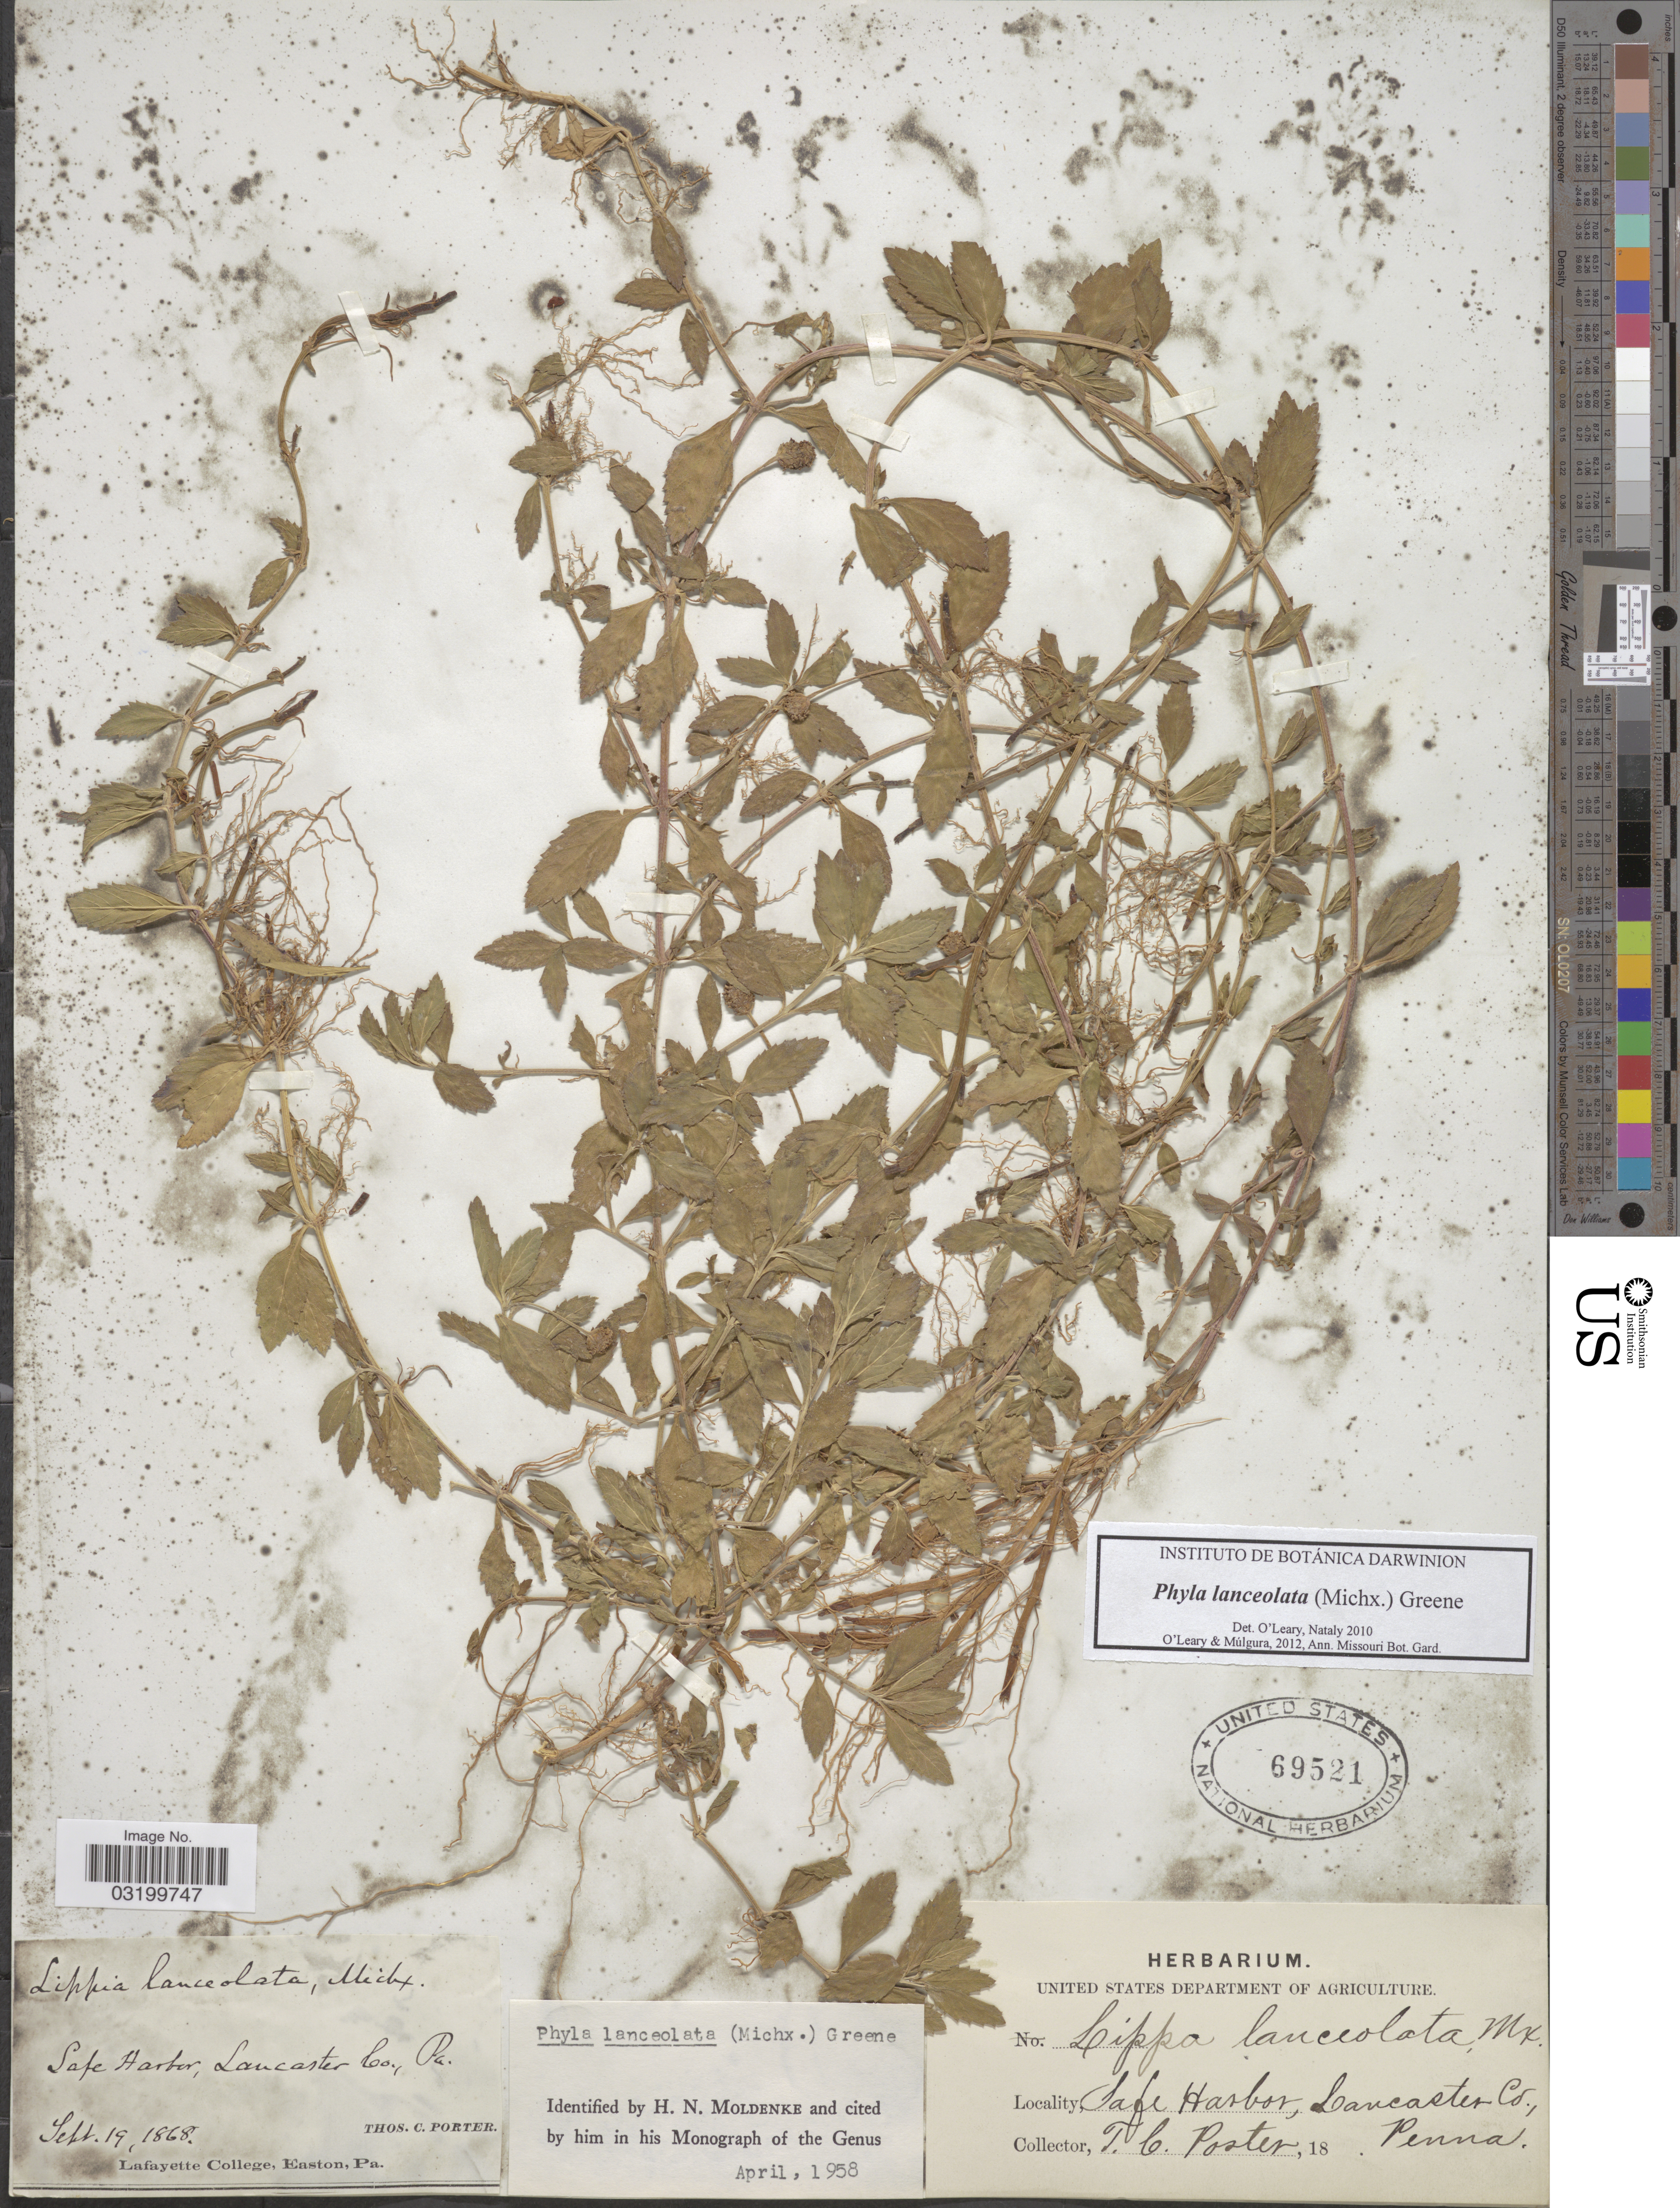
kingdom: Plantae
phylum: Tracheophyta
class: Magnoliopsida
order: Lamiales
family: Verbenaceae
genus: Phyla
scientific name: Phyla lanceolata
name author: (Michx.) Greene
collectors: T. Porter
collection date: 1868-09-19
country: United States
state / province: Pennsylvania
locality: Safe Harbor, Lancaster Co.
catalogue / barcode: US 69521